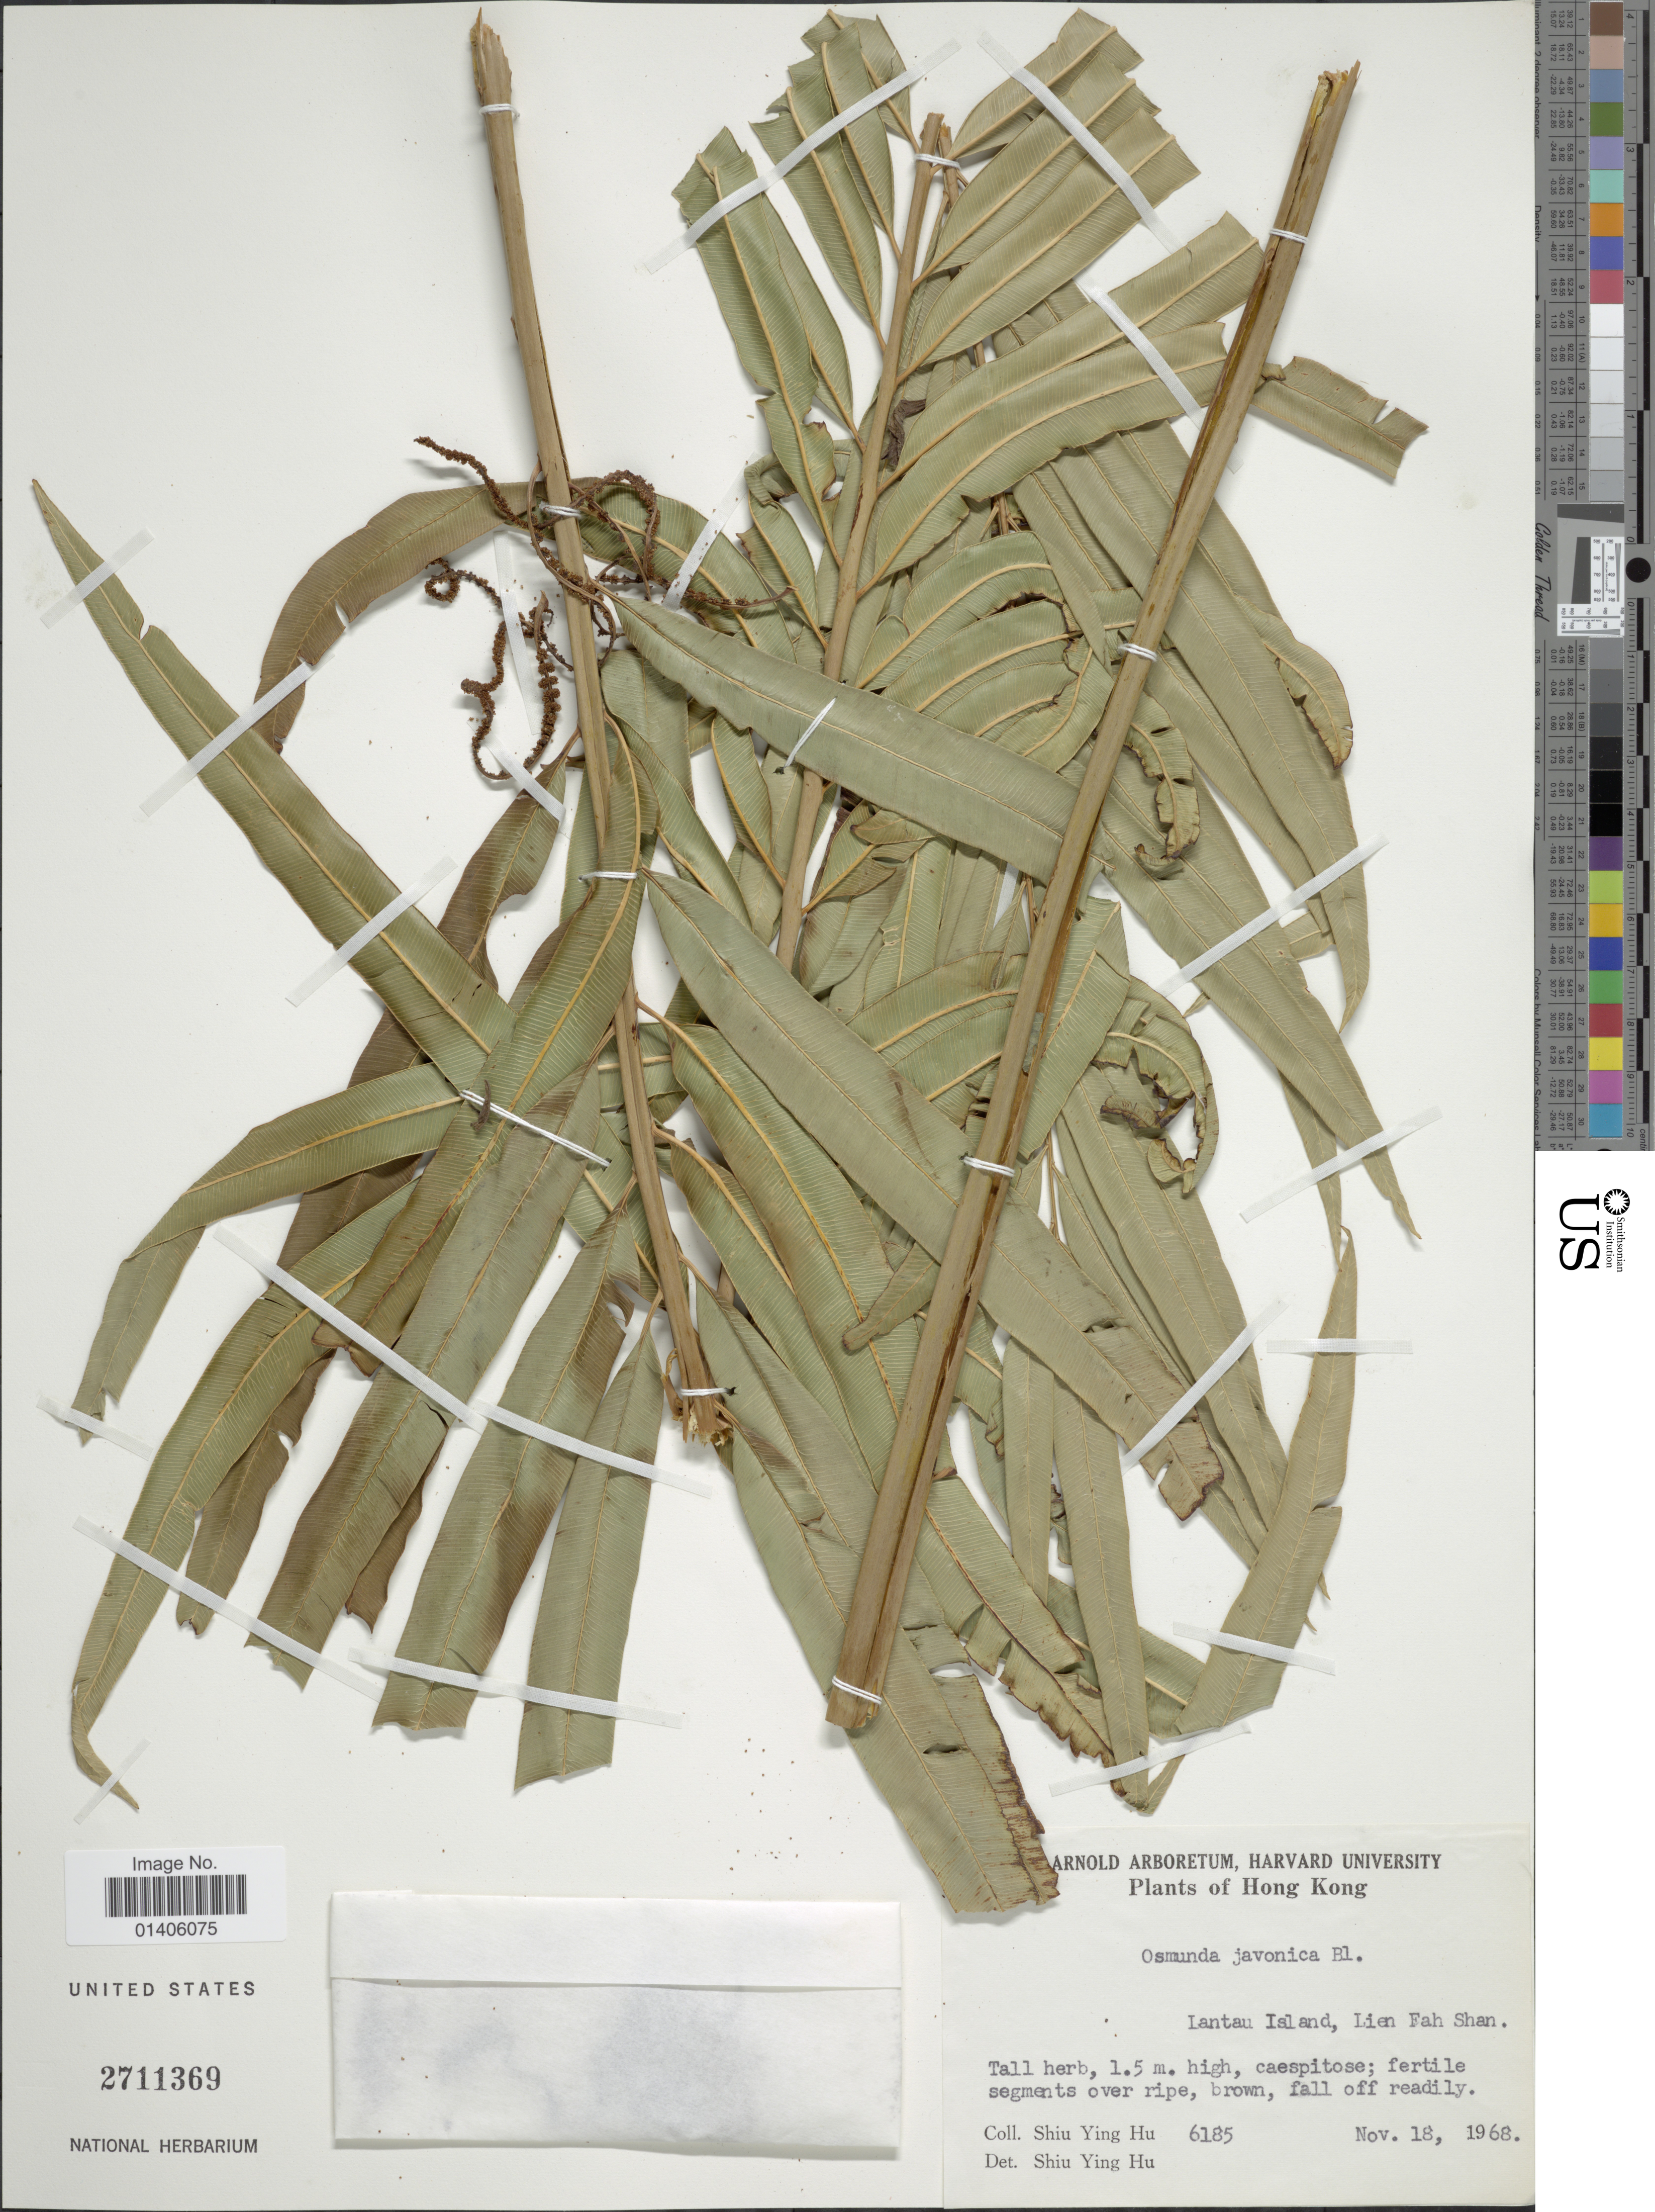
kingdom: Plantae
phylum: Tracheophyta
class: Polypodiopsida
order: Osmundales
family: Osmundaceae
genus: Osmunda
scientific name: Osmunda javanica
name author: Blume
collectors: S. Y. Hu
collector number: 6185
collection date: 1968-11-18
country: China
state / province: Hong Kong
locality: Lantau Island, Lien Fah Shan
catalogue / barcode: US 2711369